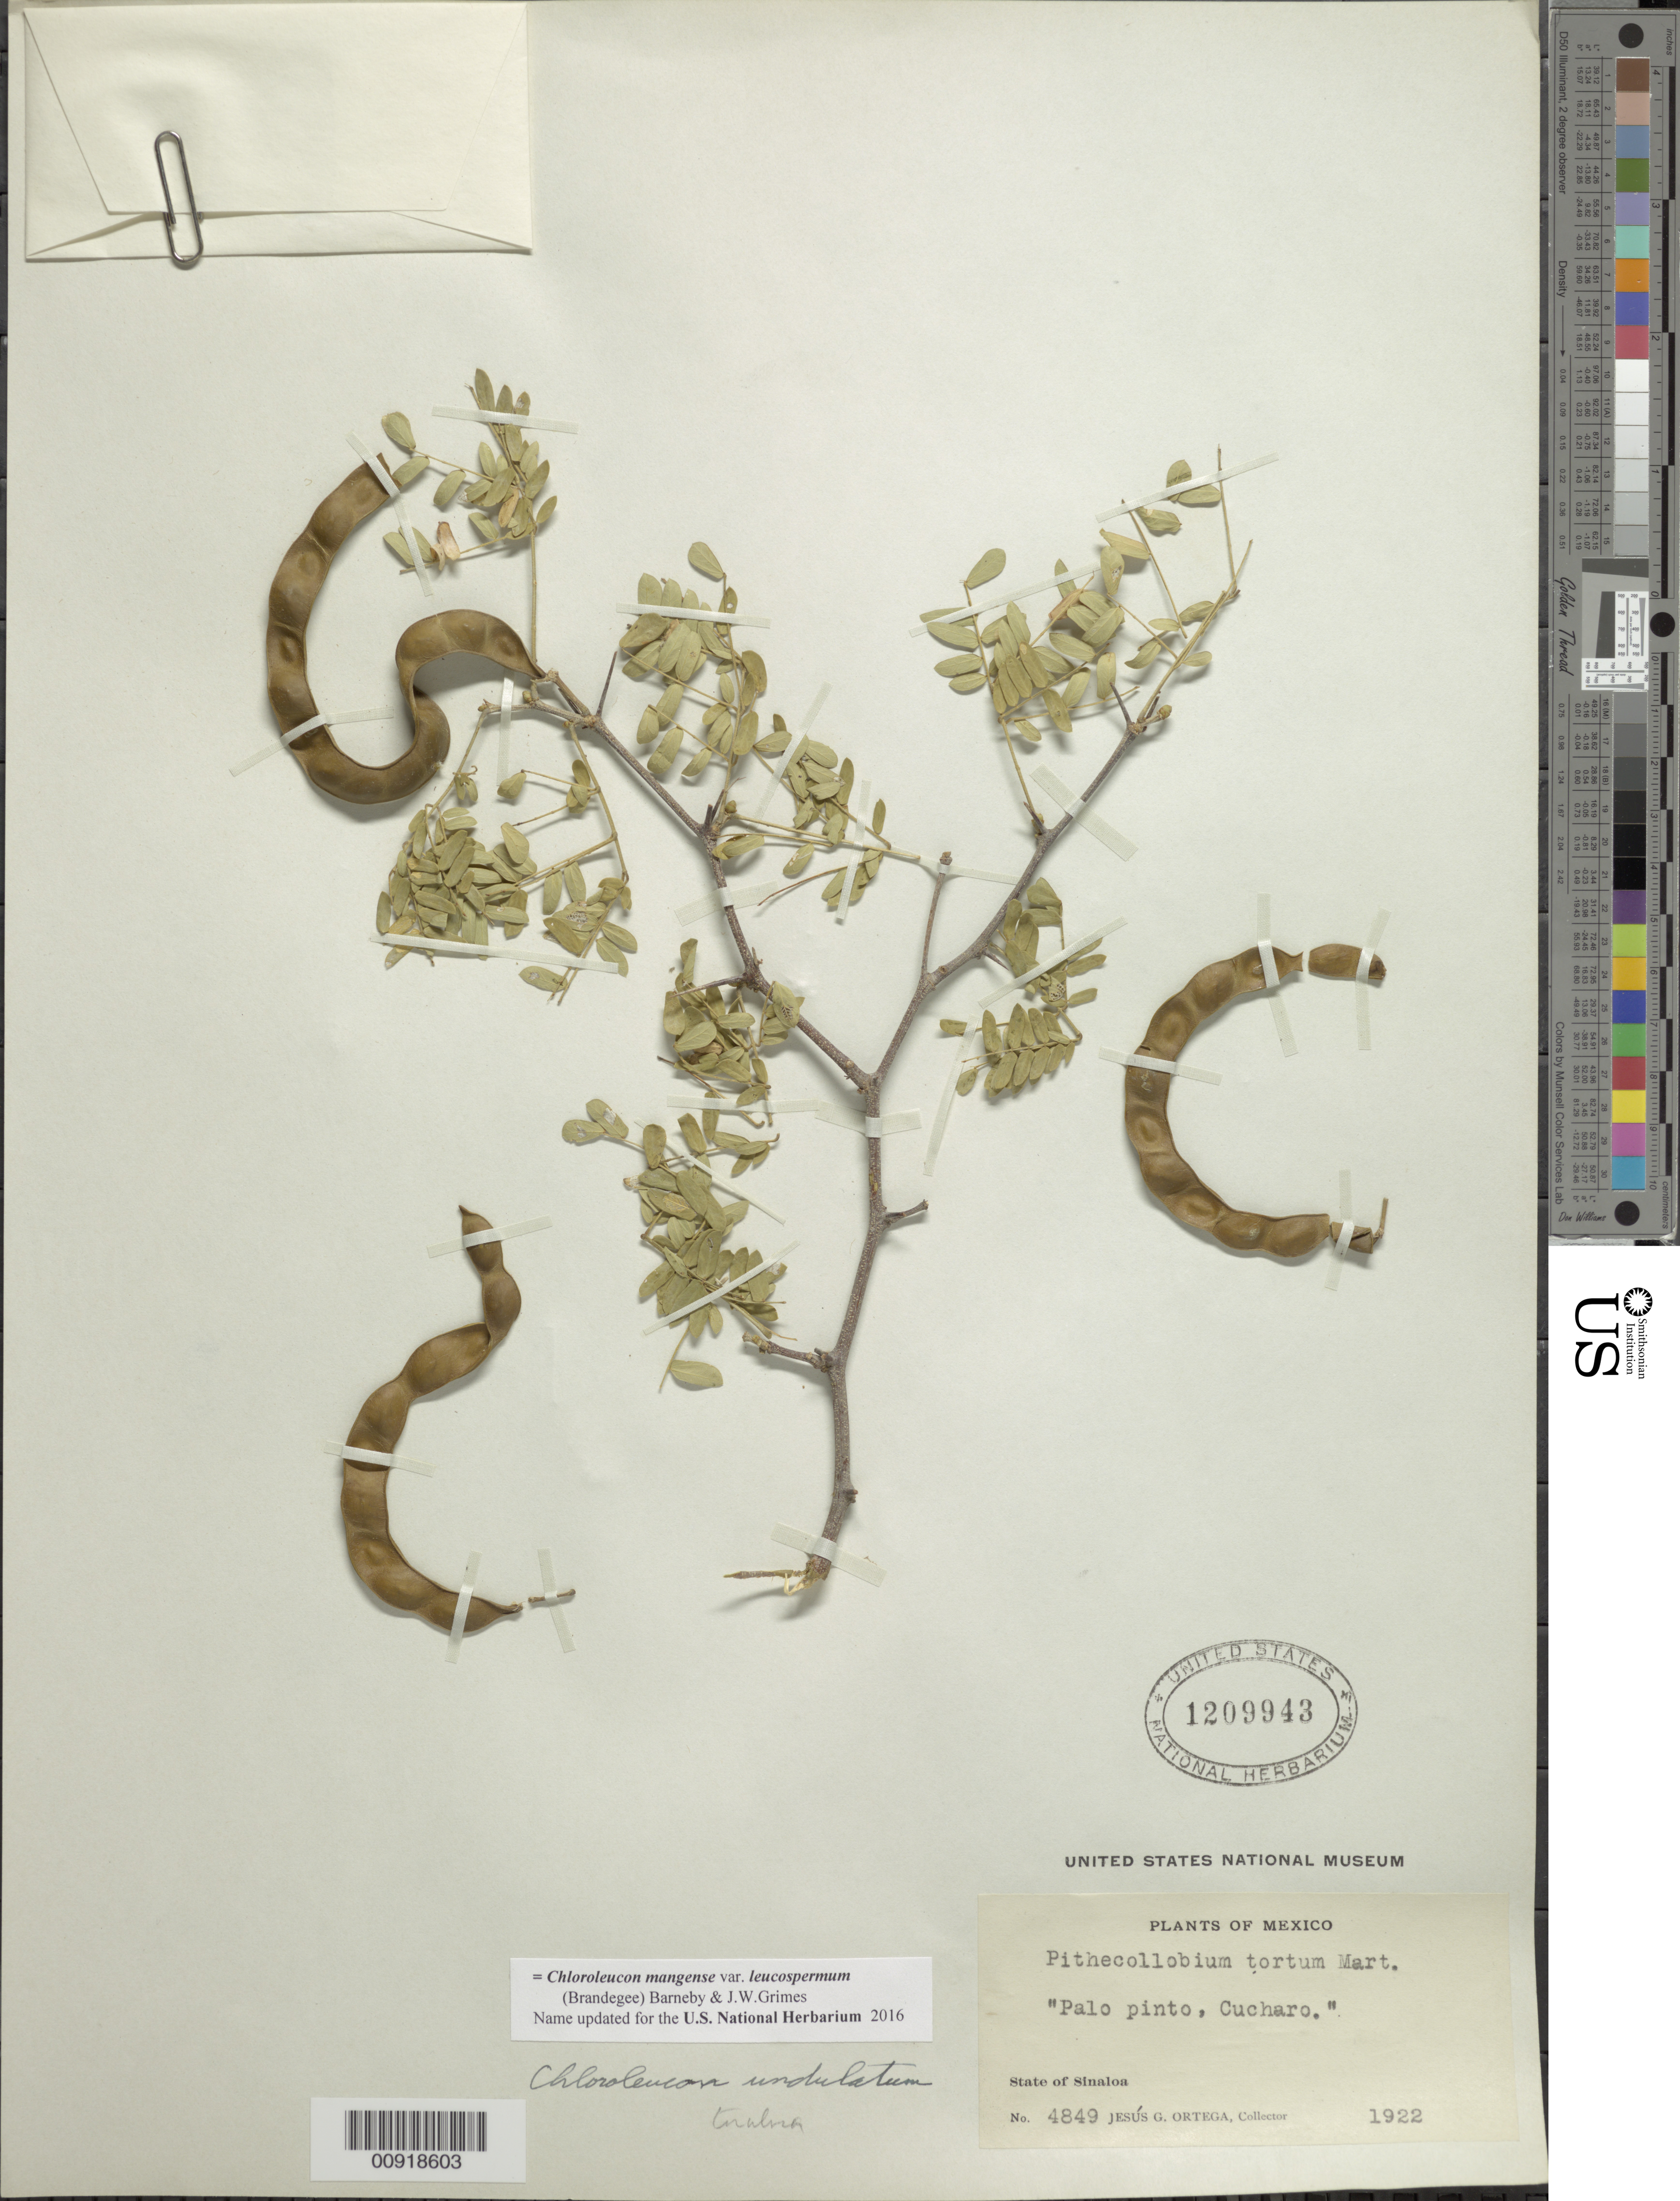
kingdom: Plantae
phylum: Tracheophyta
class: Magnoliopsida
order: Fabales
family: Fabaceae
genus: Chloroleucon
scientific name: Chloroleucon mangense var. leucospermum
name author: (Brandegee) Barneby & J.W. Grimes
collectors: J. Ortega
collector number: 4849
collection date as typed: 1922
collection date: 1922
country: Mexico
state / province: Sinaloa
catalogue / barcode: US 1209943